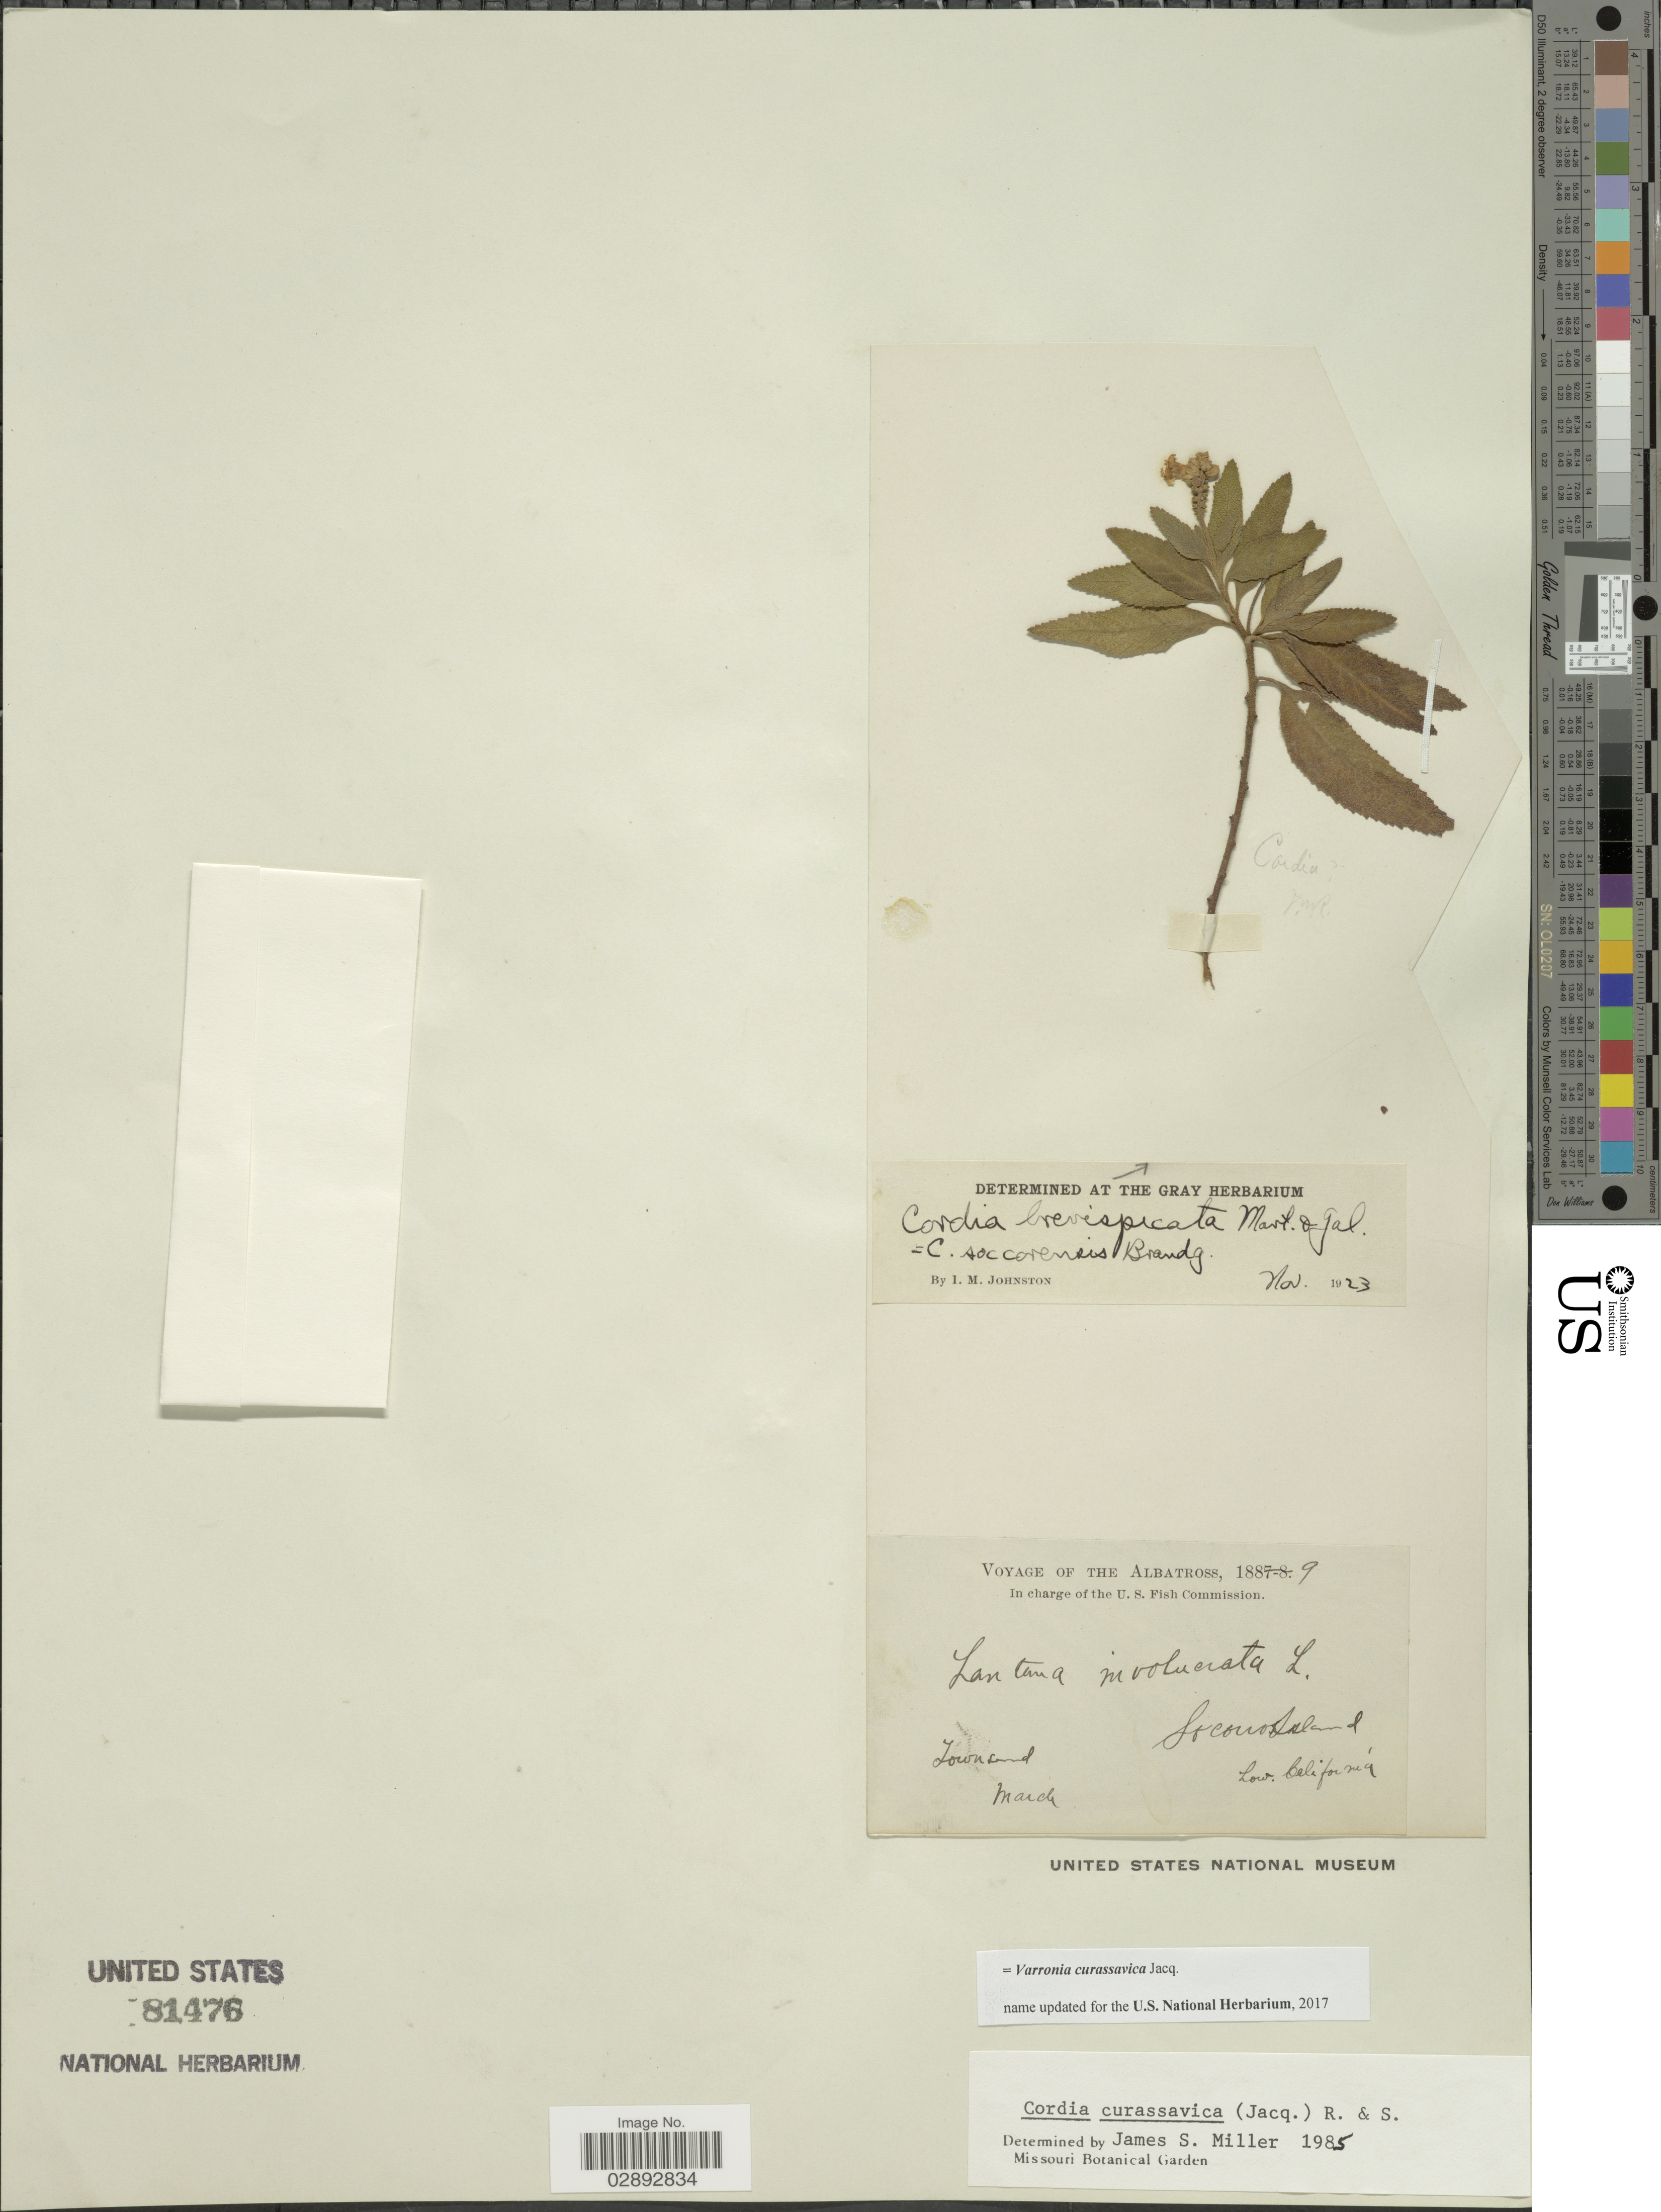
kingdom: Plantae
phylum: Tracheophyta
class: Magnoliopsida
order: Boraginales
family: Cordiaceae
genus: Varronia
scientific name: Varronia curassavica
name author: Jacq.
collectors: "The Albatross"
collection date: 1889-03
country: Mexico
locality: Town sand. Socorro Island, Low California.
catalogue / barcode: US 81476